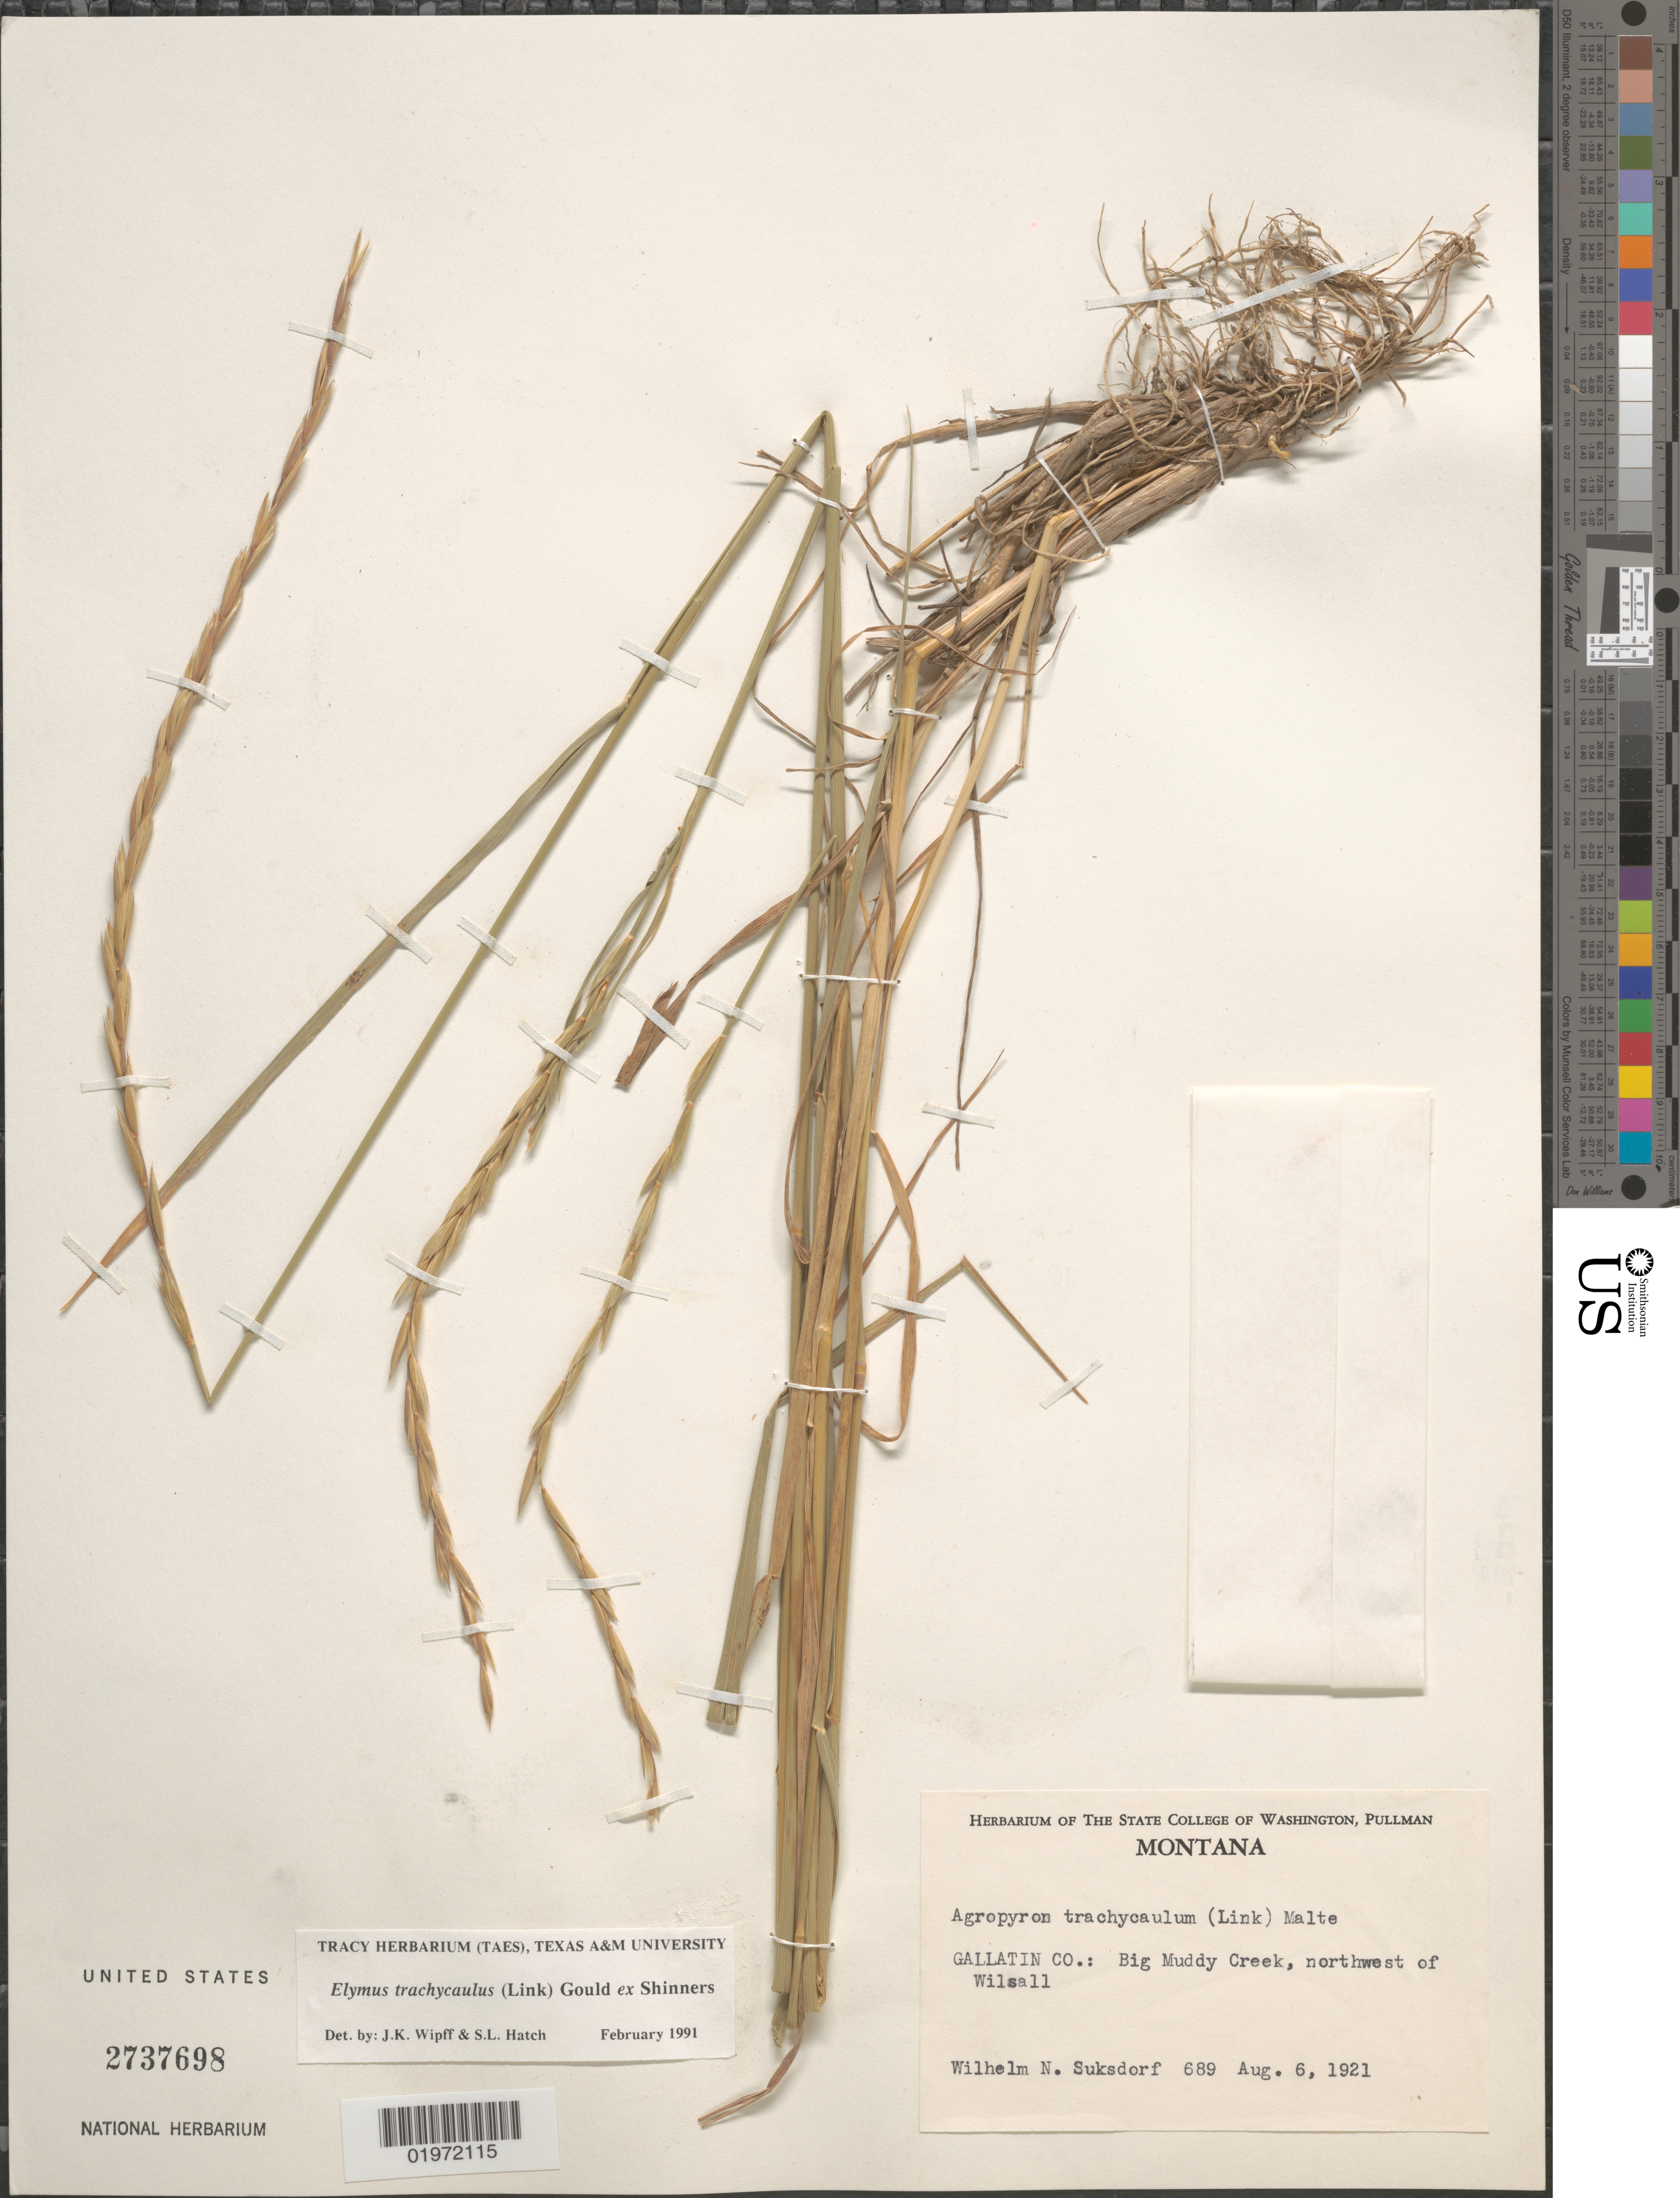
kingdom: Plantae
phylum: Tracheophyta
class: Liliopsida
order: Poales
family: Poaceae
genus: Elymus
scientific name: Elymus trachycaulus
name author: (Link) Gould ex Shinners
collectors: W. N. Suksdorf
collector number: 689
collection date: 1921-08-06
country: United States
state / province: Montana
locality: Gallatin Co.: Big Muddy Creek, northwest of Wilsall.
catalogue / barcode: US 2737698